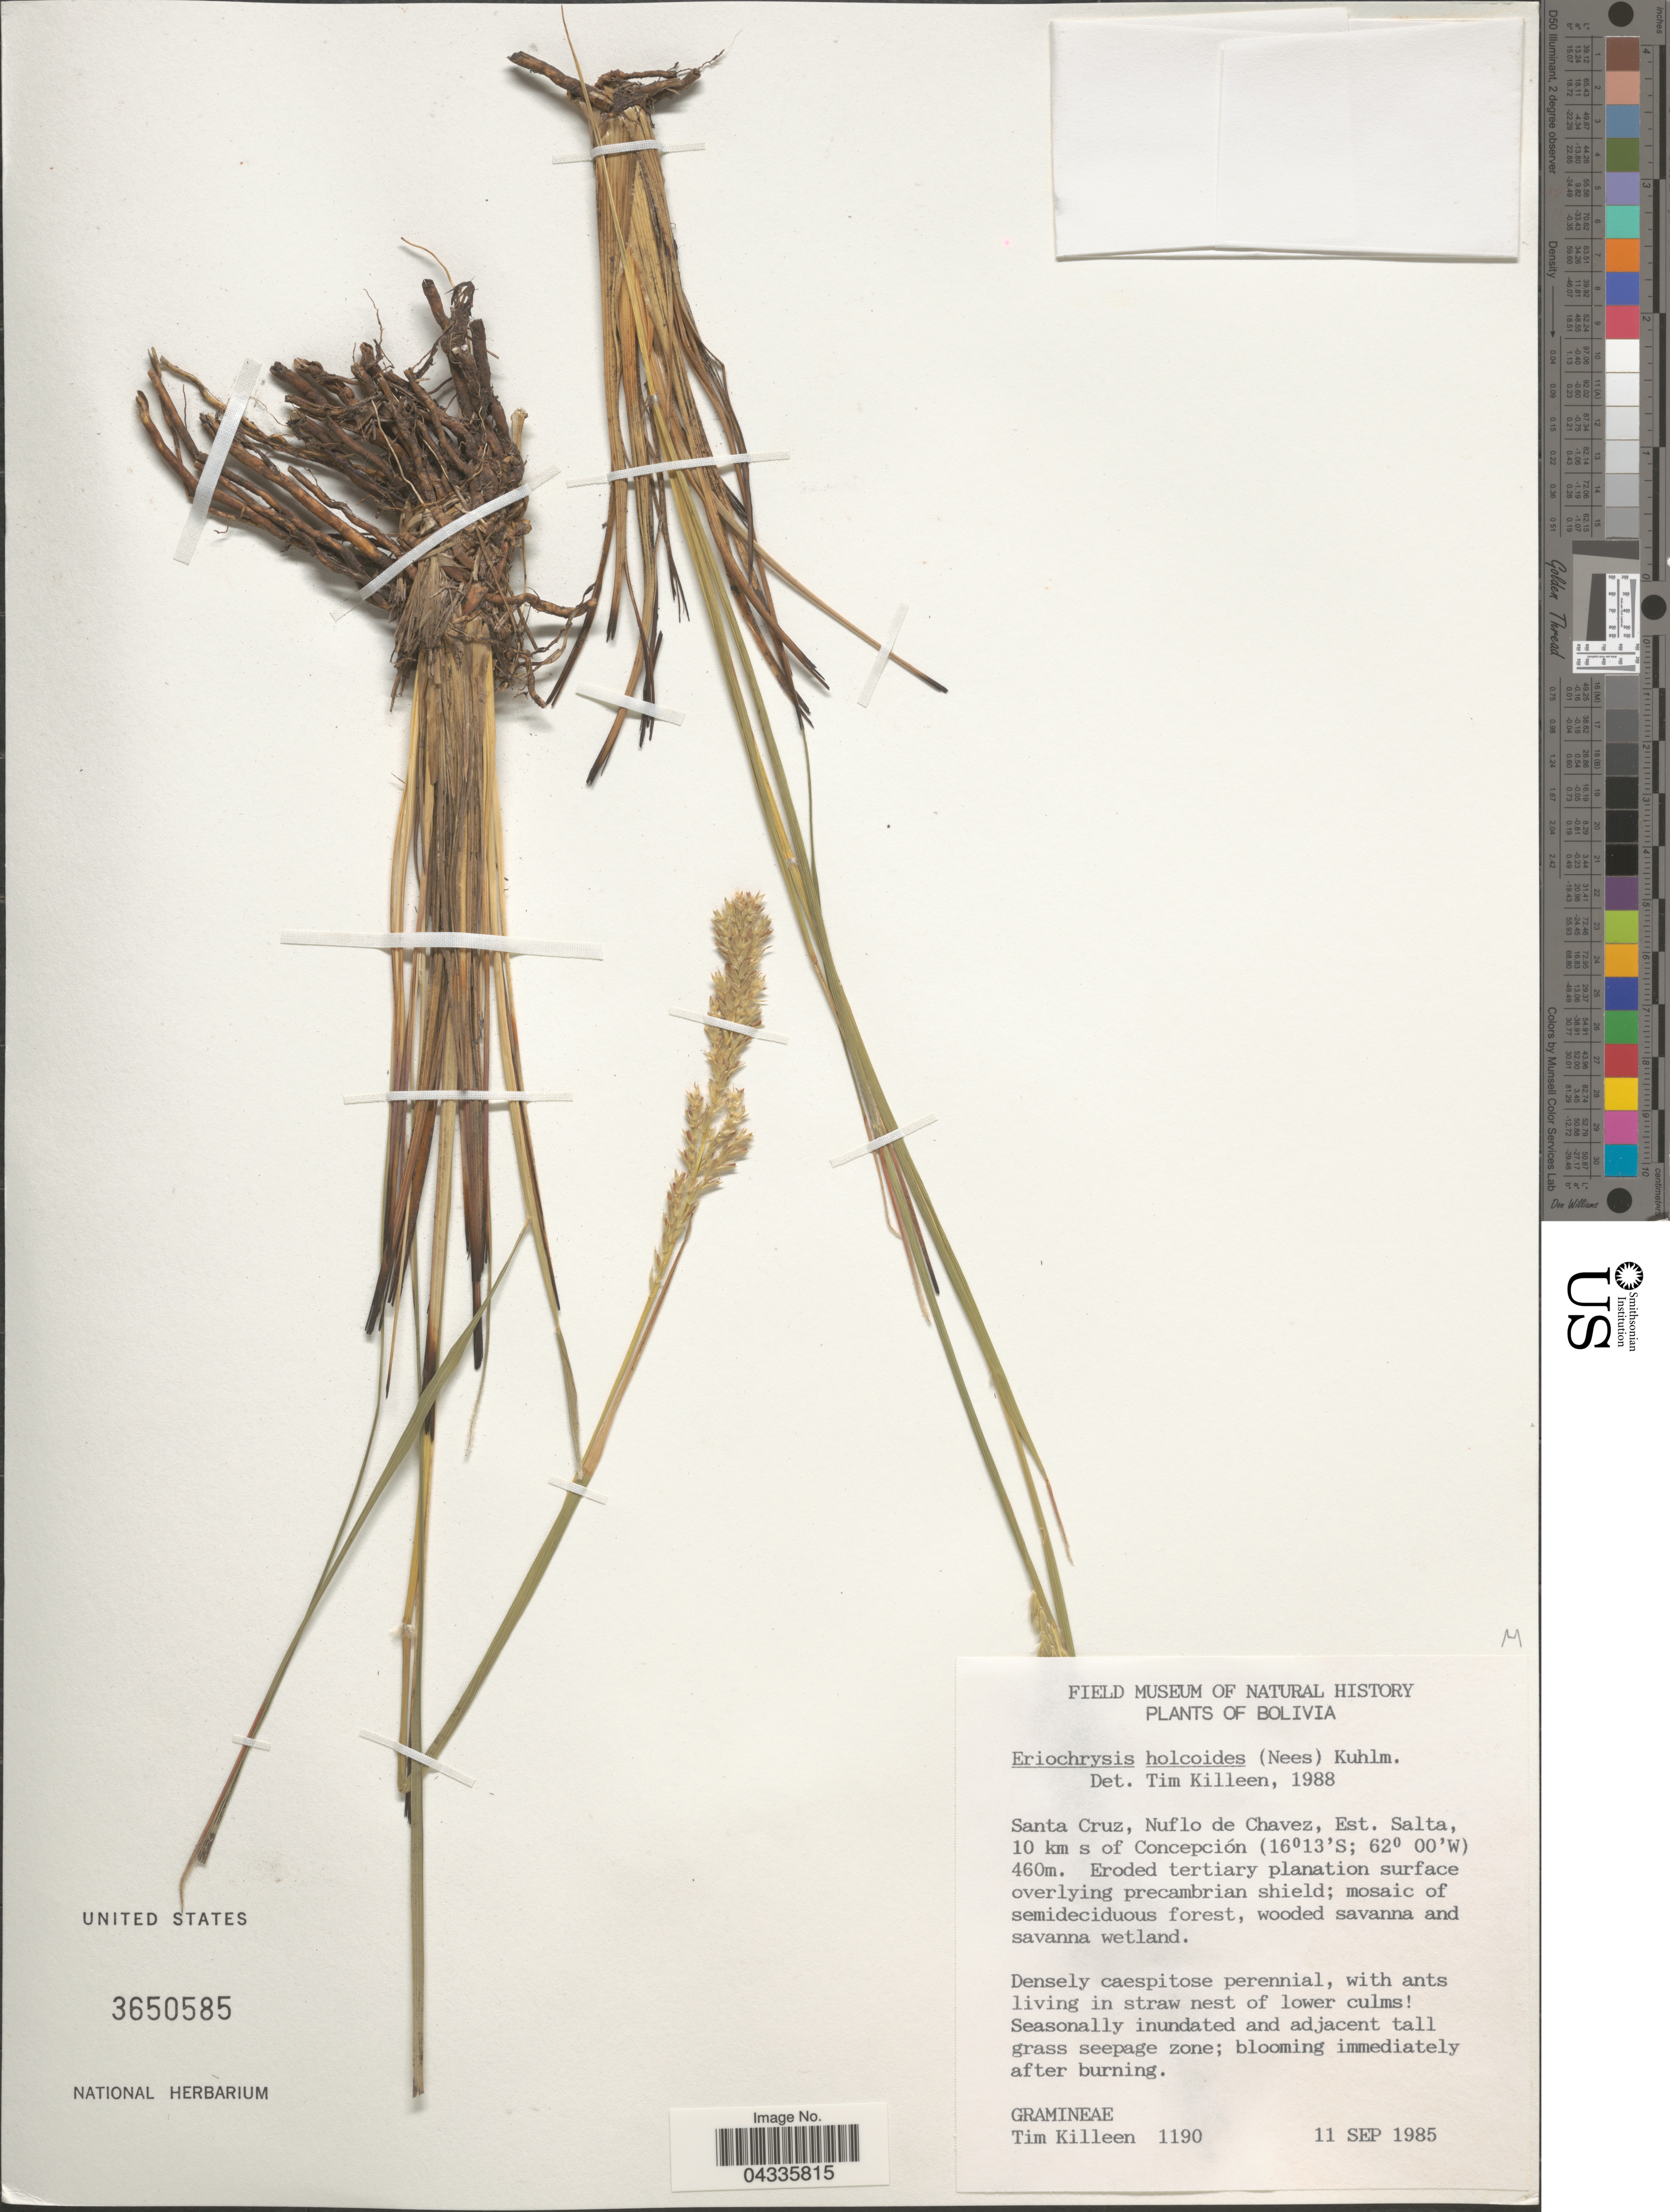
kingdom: Plantae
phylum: Tracheophyta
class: Liliopsida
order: Poales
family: Poaceae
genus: Eriochrysis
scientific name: Eriochrysis holcoides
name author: (Nees) Kuhlm.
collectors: T. J. Killeen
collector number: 1190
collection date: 1985-09-11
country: Bolivia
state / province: Santa Cruz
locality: Nuflo de Chavez, Est. Salta, 10 km s of Concepción.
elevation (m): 460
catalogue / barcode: US 3650585